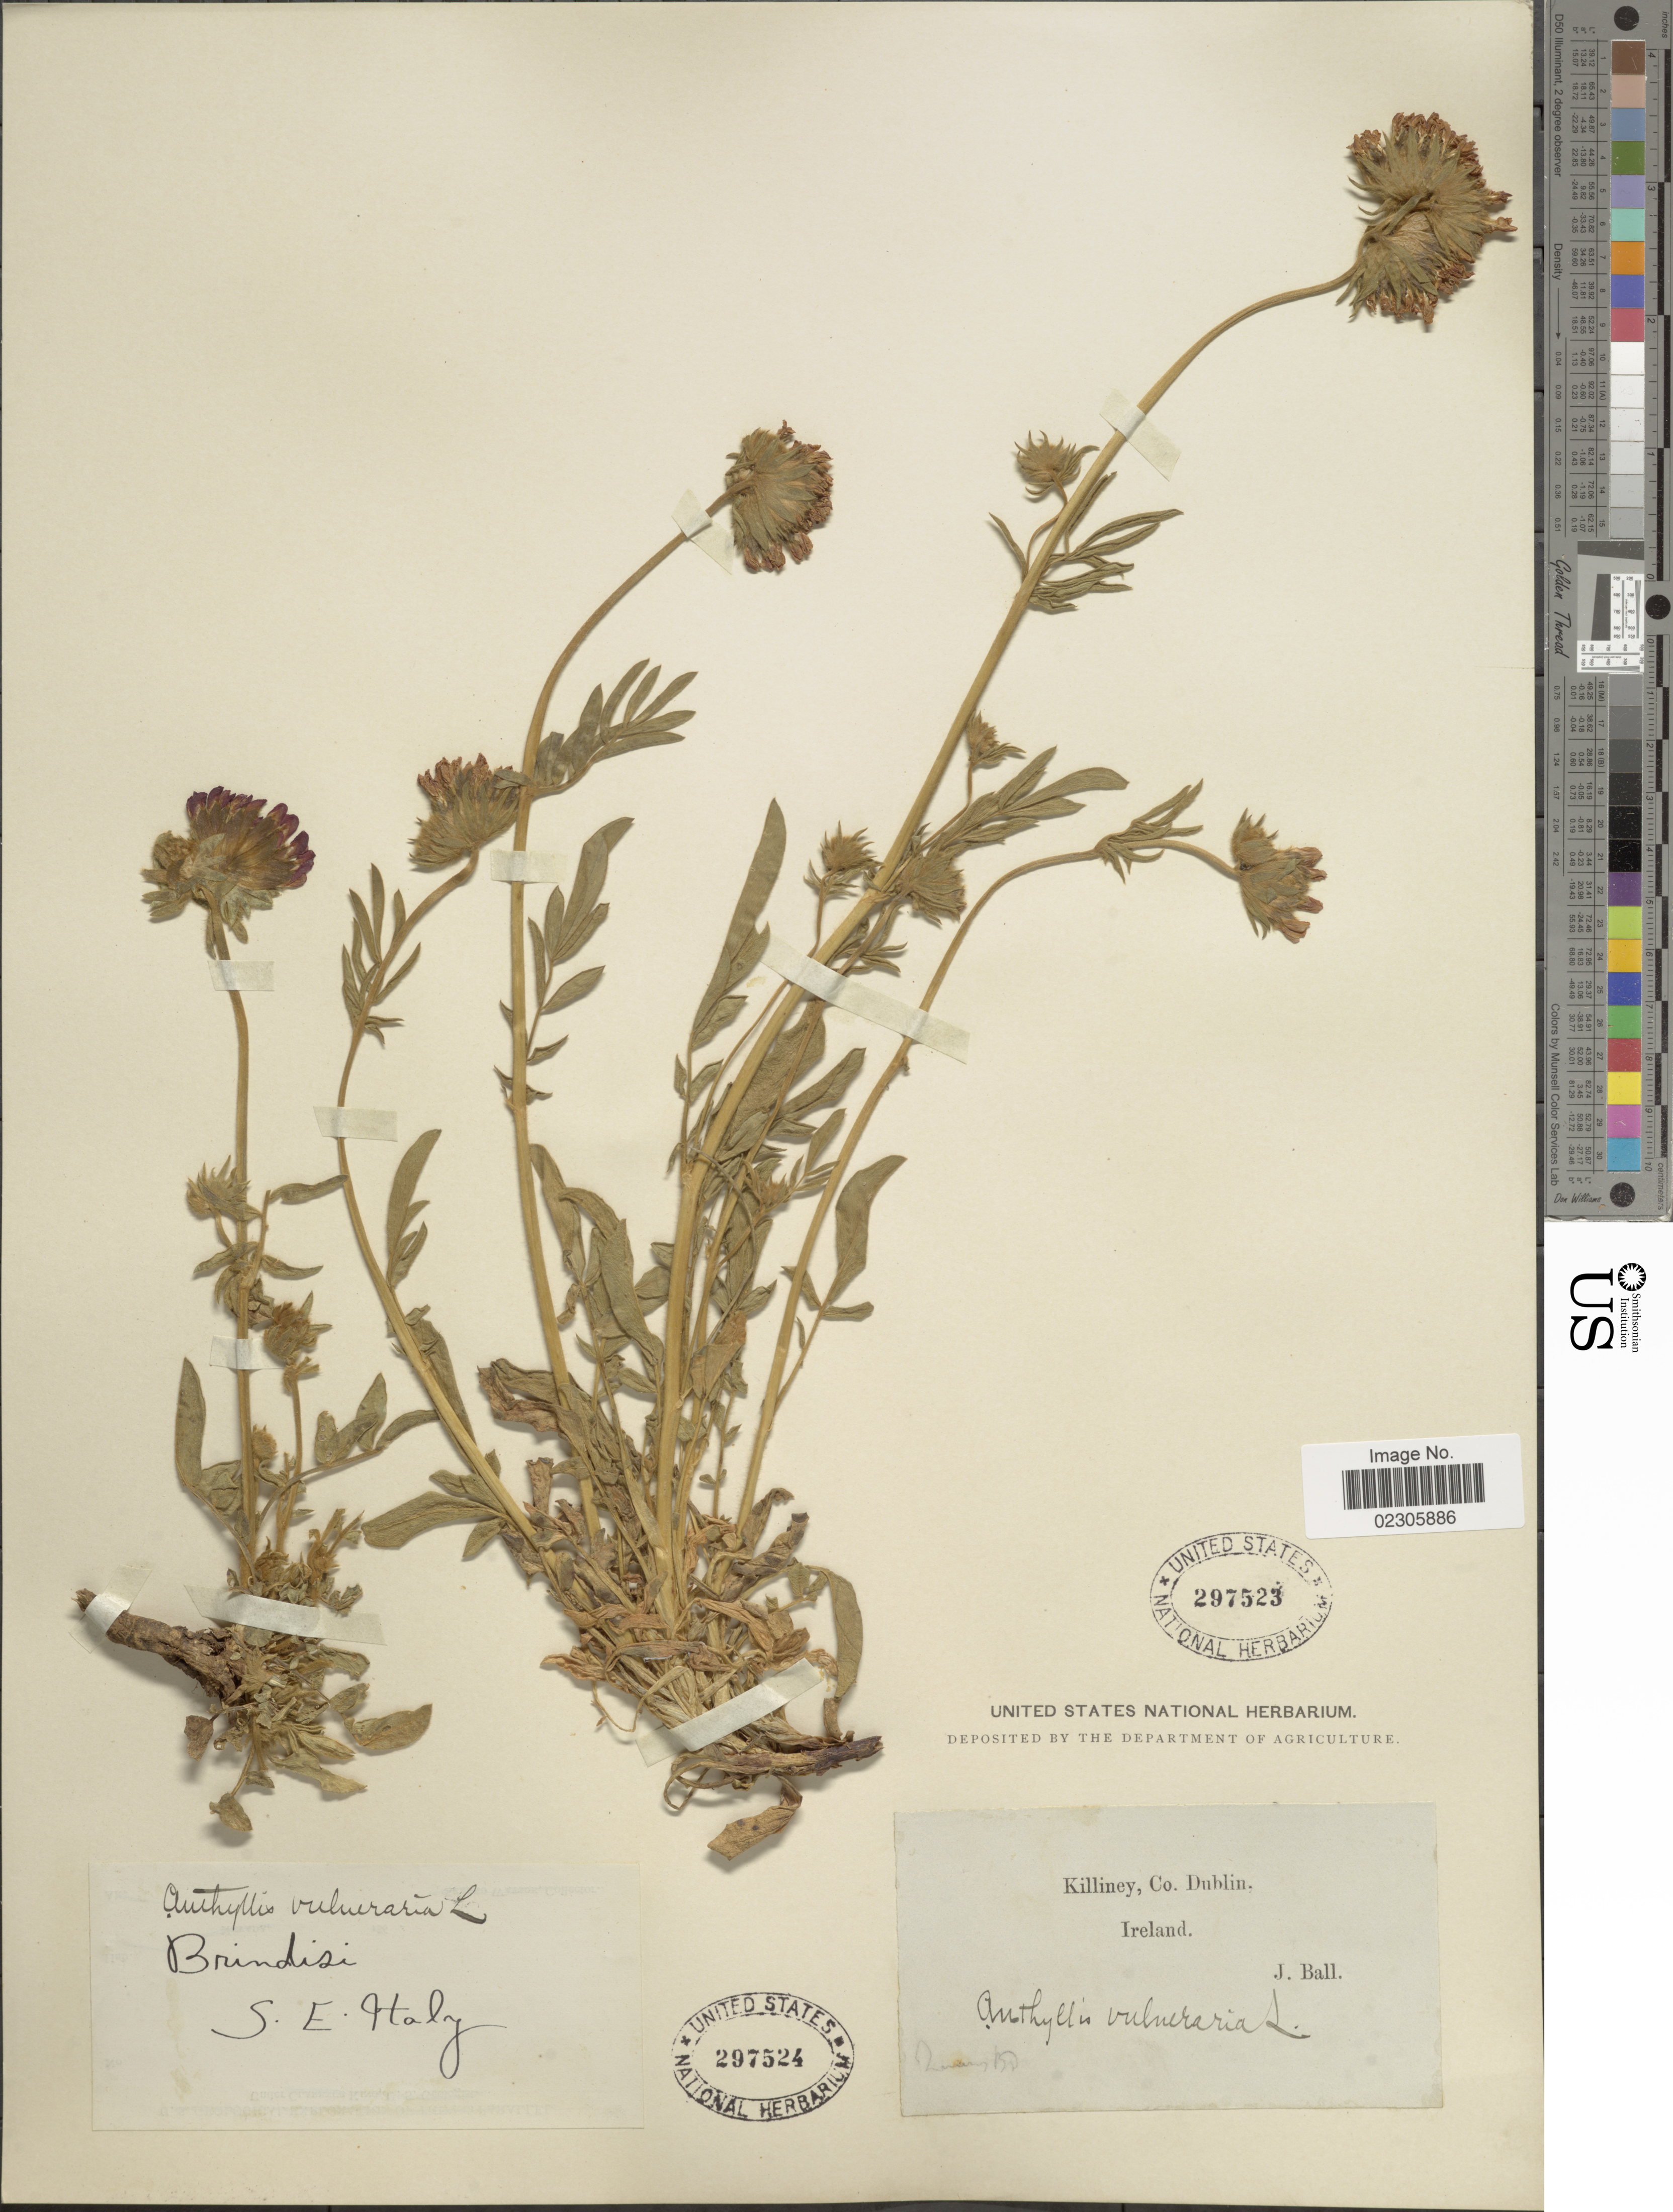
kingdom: Plantae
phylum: Tracheophyta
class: Magnoliopsida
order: Fabales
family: Fabaceae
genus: Anthyllis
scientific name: Anthyllis vulneraria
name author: L.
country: Italy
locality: S.E. Italy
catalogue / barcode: US 297524